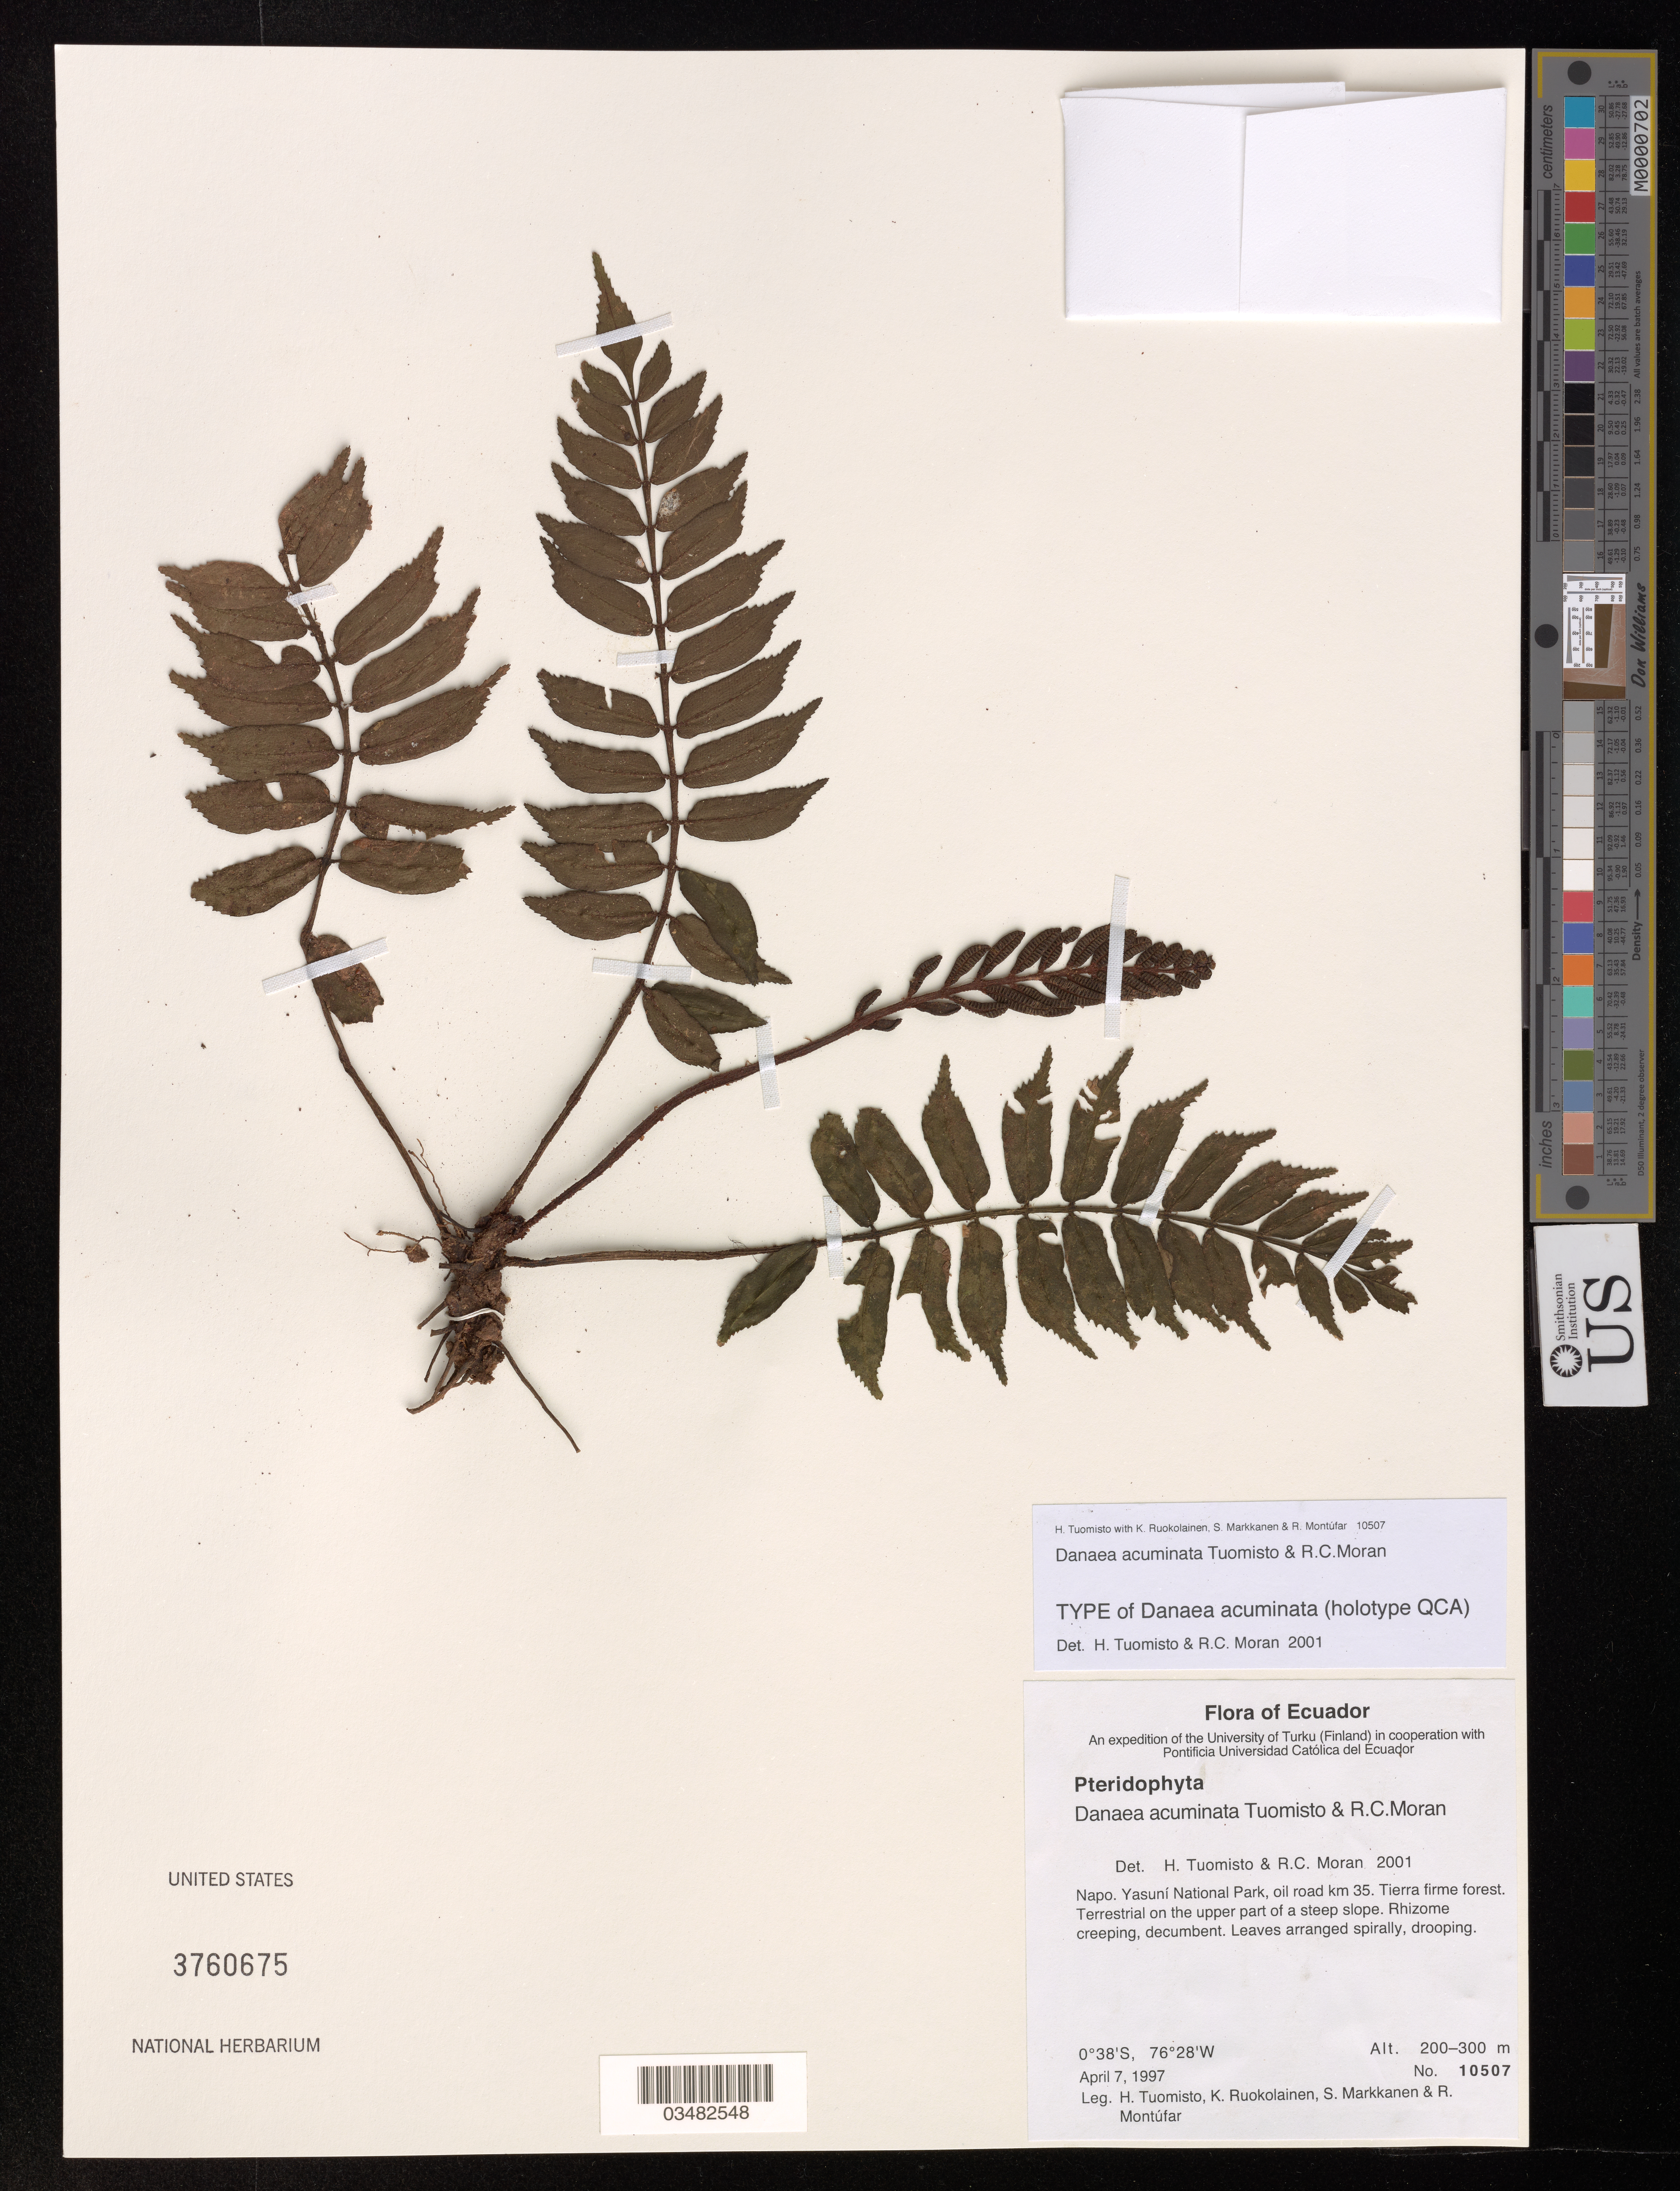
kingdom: Plantae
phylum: Tracheophyta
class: Polypodiopsida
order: Marattiales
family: Marattiaceae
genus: Danaea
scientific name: Danaea acuminata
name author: Tuomisto & R.C. Moran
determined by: Tuomisto, Hanna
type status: Holotype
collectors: H. Tuomisto, K. Ruokolainen, S. Markkanen & A. Montúfar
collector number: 10507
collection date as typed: April 7, 1997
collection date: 1997-04-07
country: Ecuador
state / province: Napo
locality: Yasuni National Park, oil road km 35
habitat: tierra firme forest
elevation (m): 200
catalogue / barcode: US 3760675